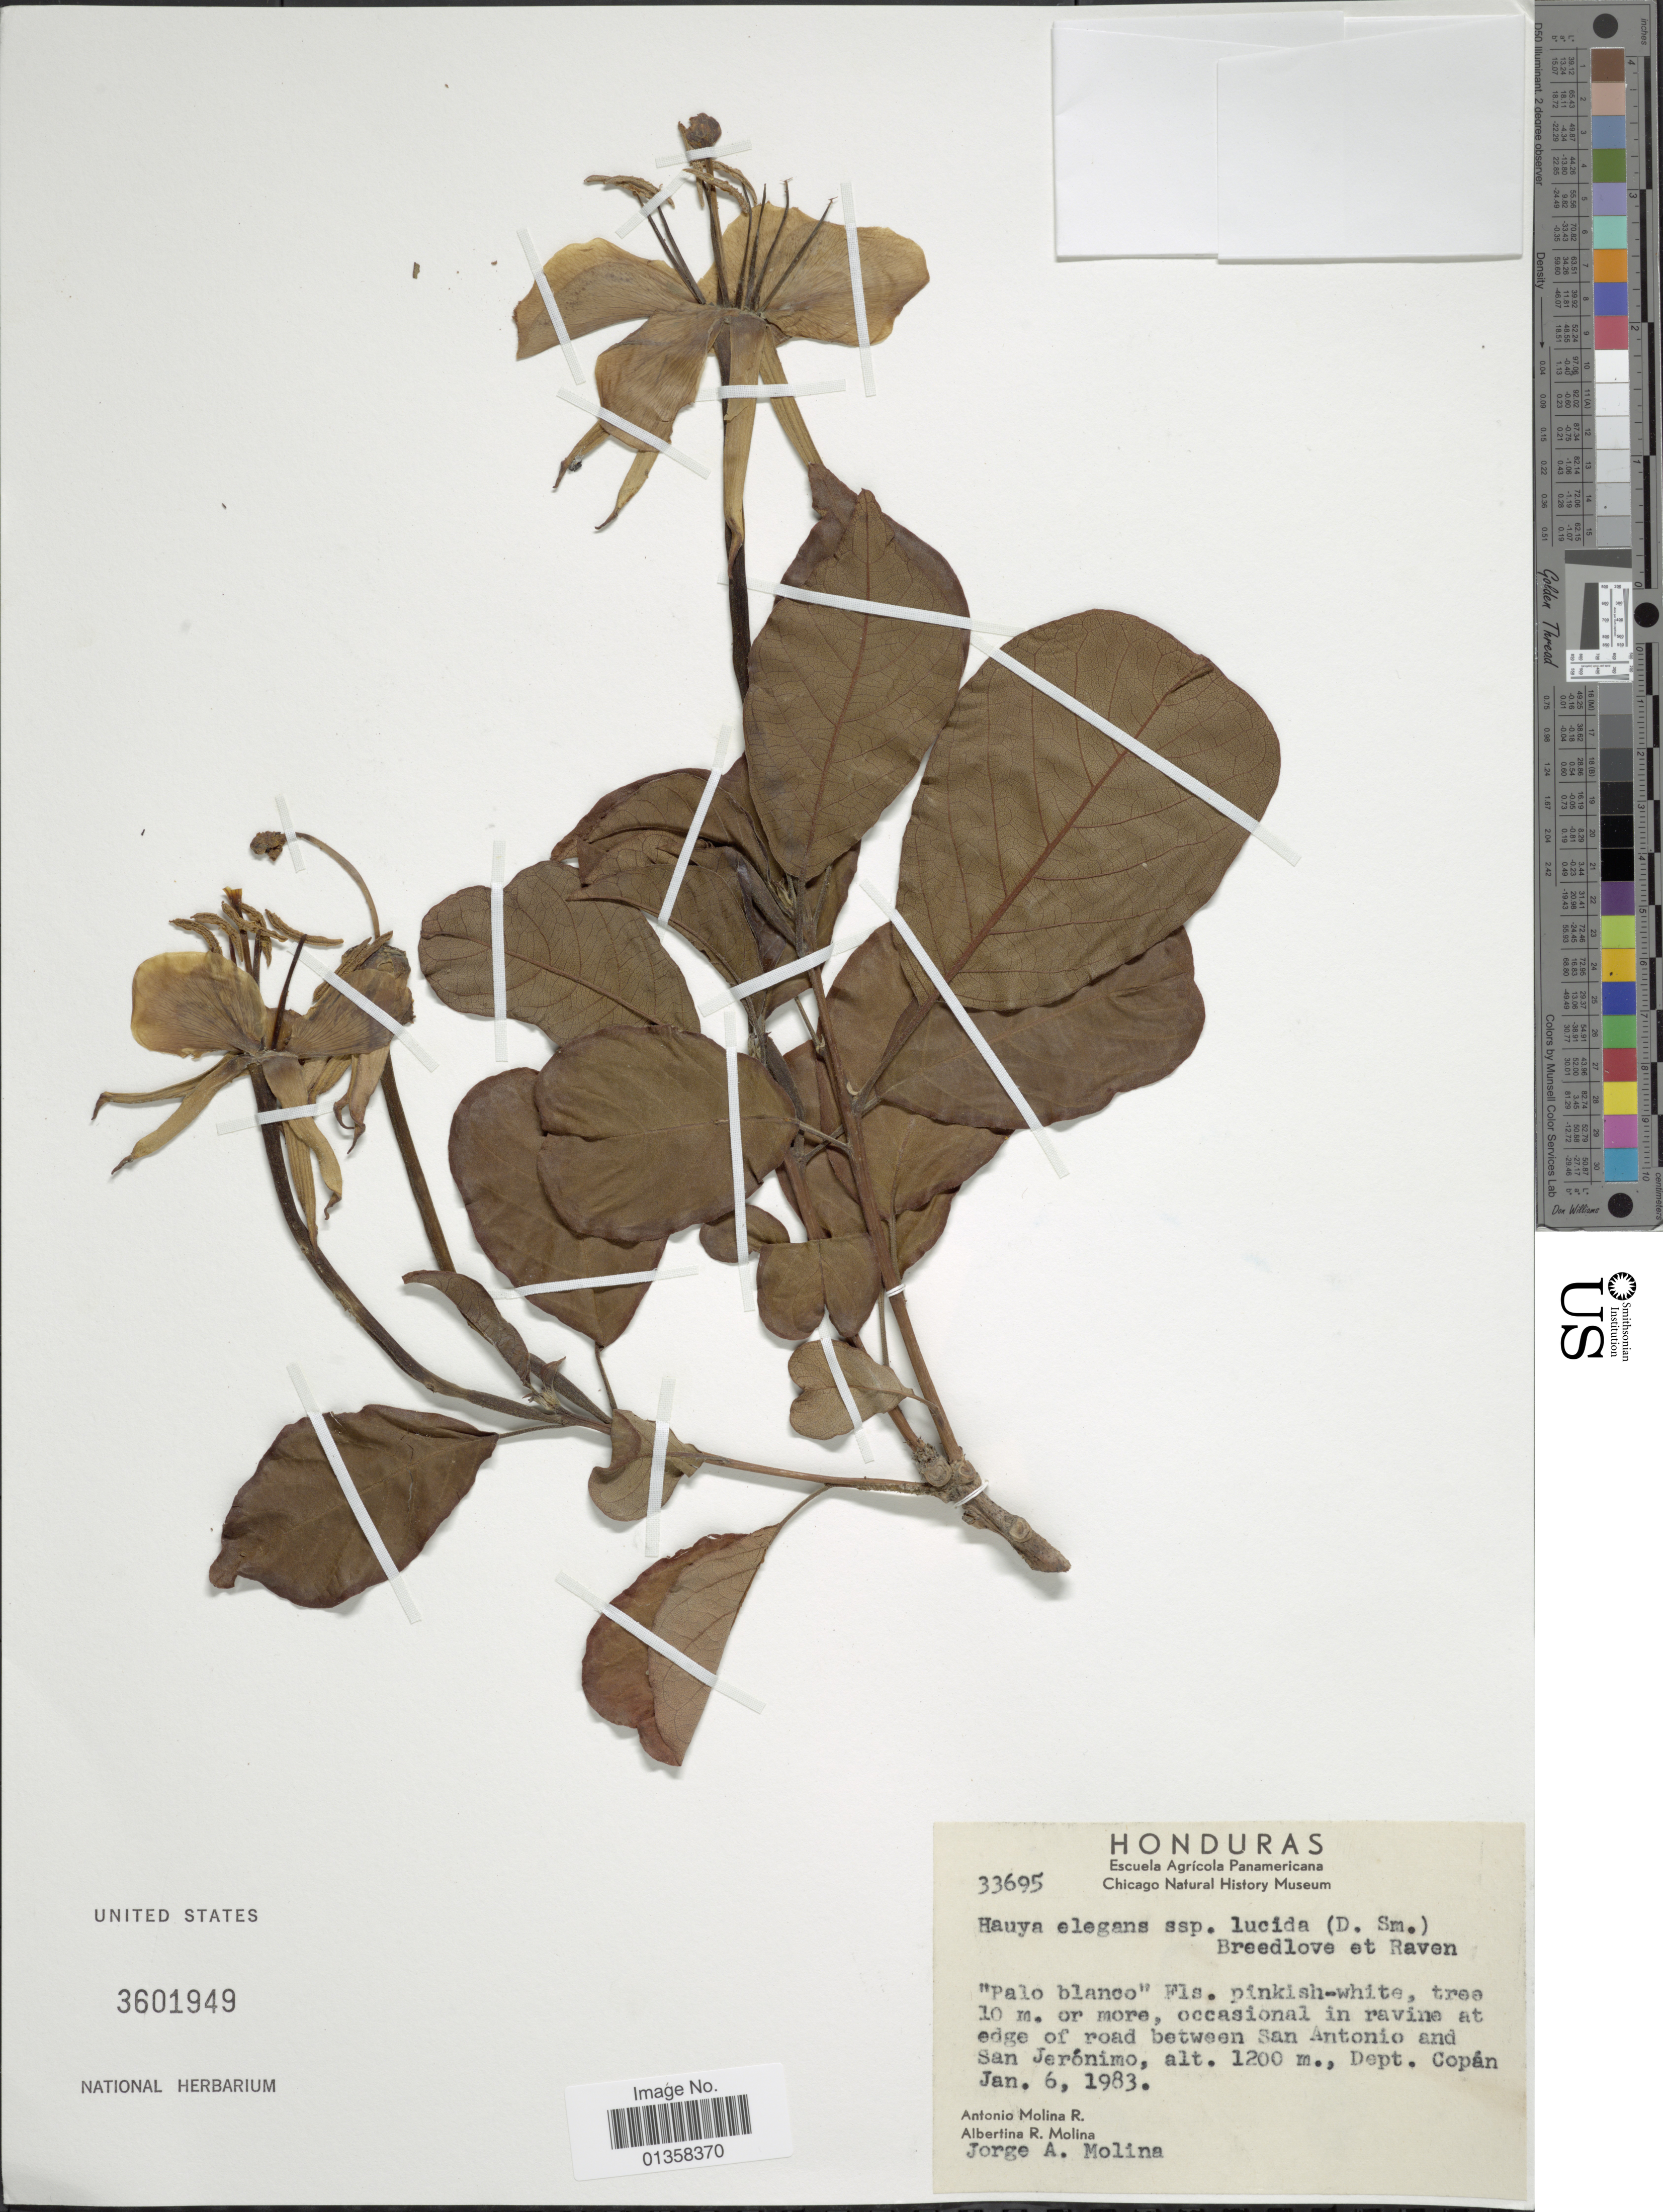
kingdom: Plantae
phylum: Tracheophyta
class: Magnoliopsida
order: Myrtales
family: Onagraceae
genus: Hauya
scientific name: Hauya elegans subsp. lucida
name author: (Donn. Sm. & Rose) P.H. Raven & Breedlove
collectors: A. Molina R., A. R. Molina & J. A. Molina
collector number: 33695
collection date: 1983-01-06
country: Honduras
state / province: Copán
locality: At edge of road between San Antonio and San Jerónimo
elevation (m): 1200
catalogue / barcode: US 3601949